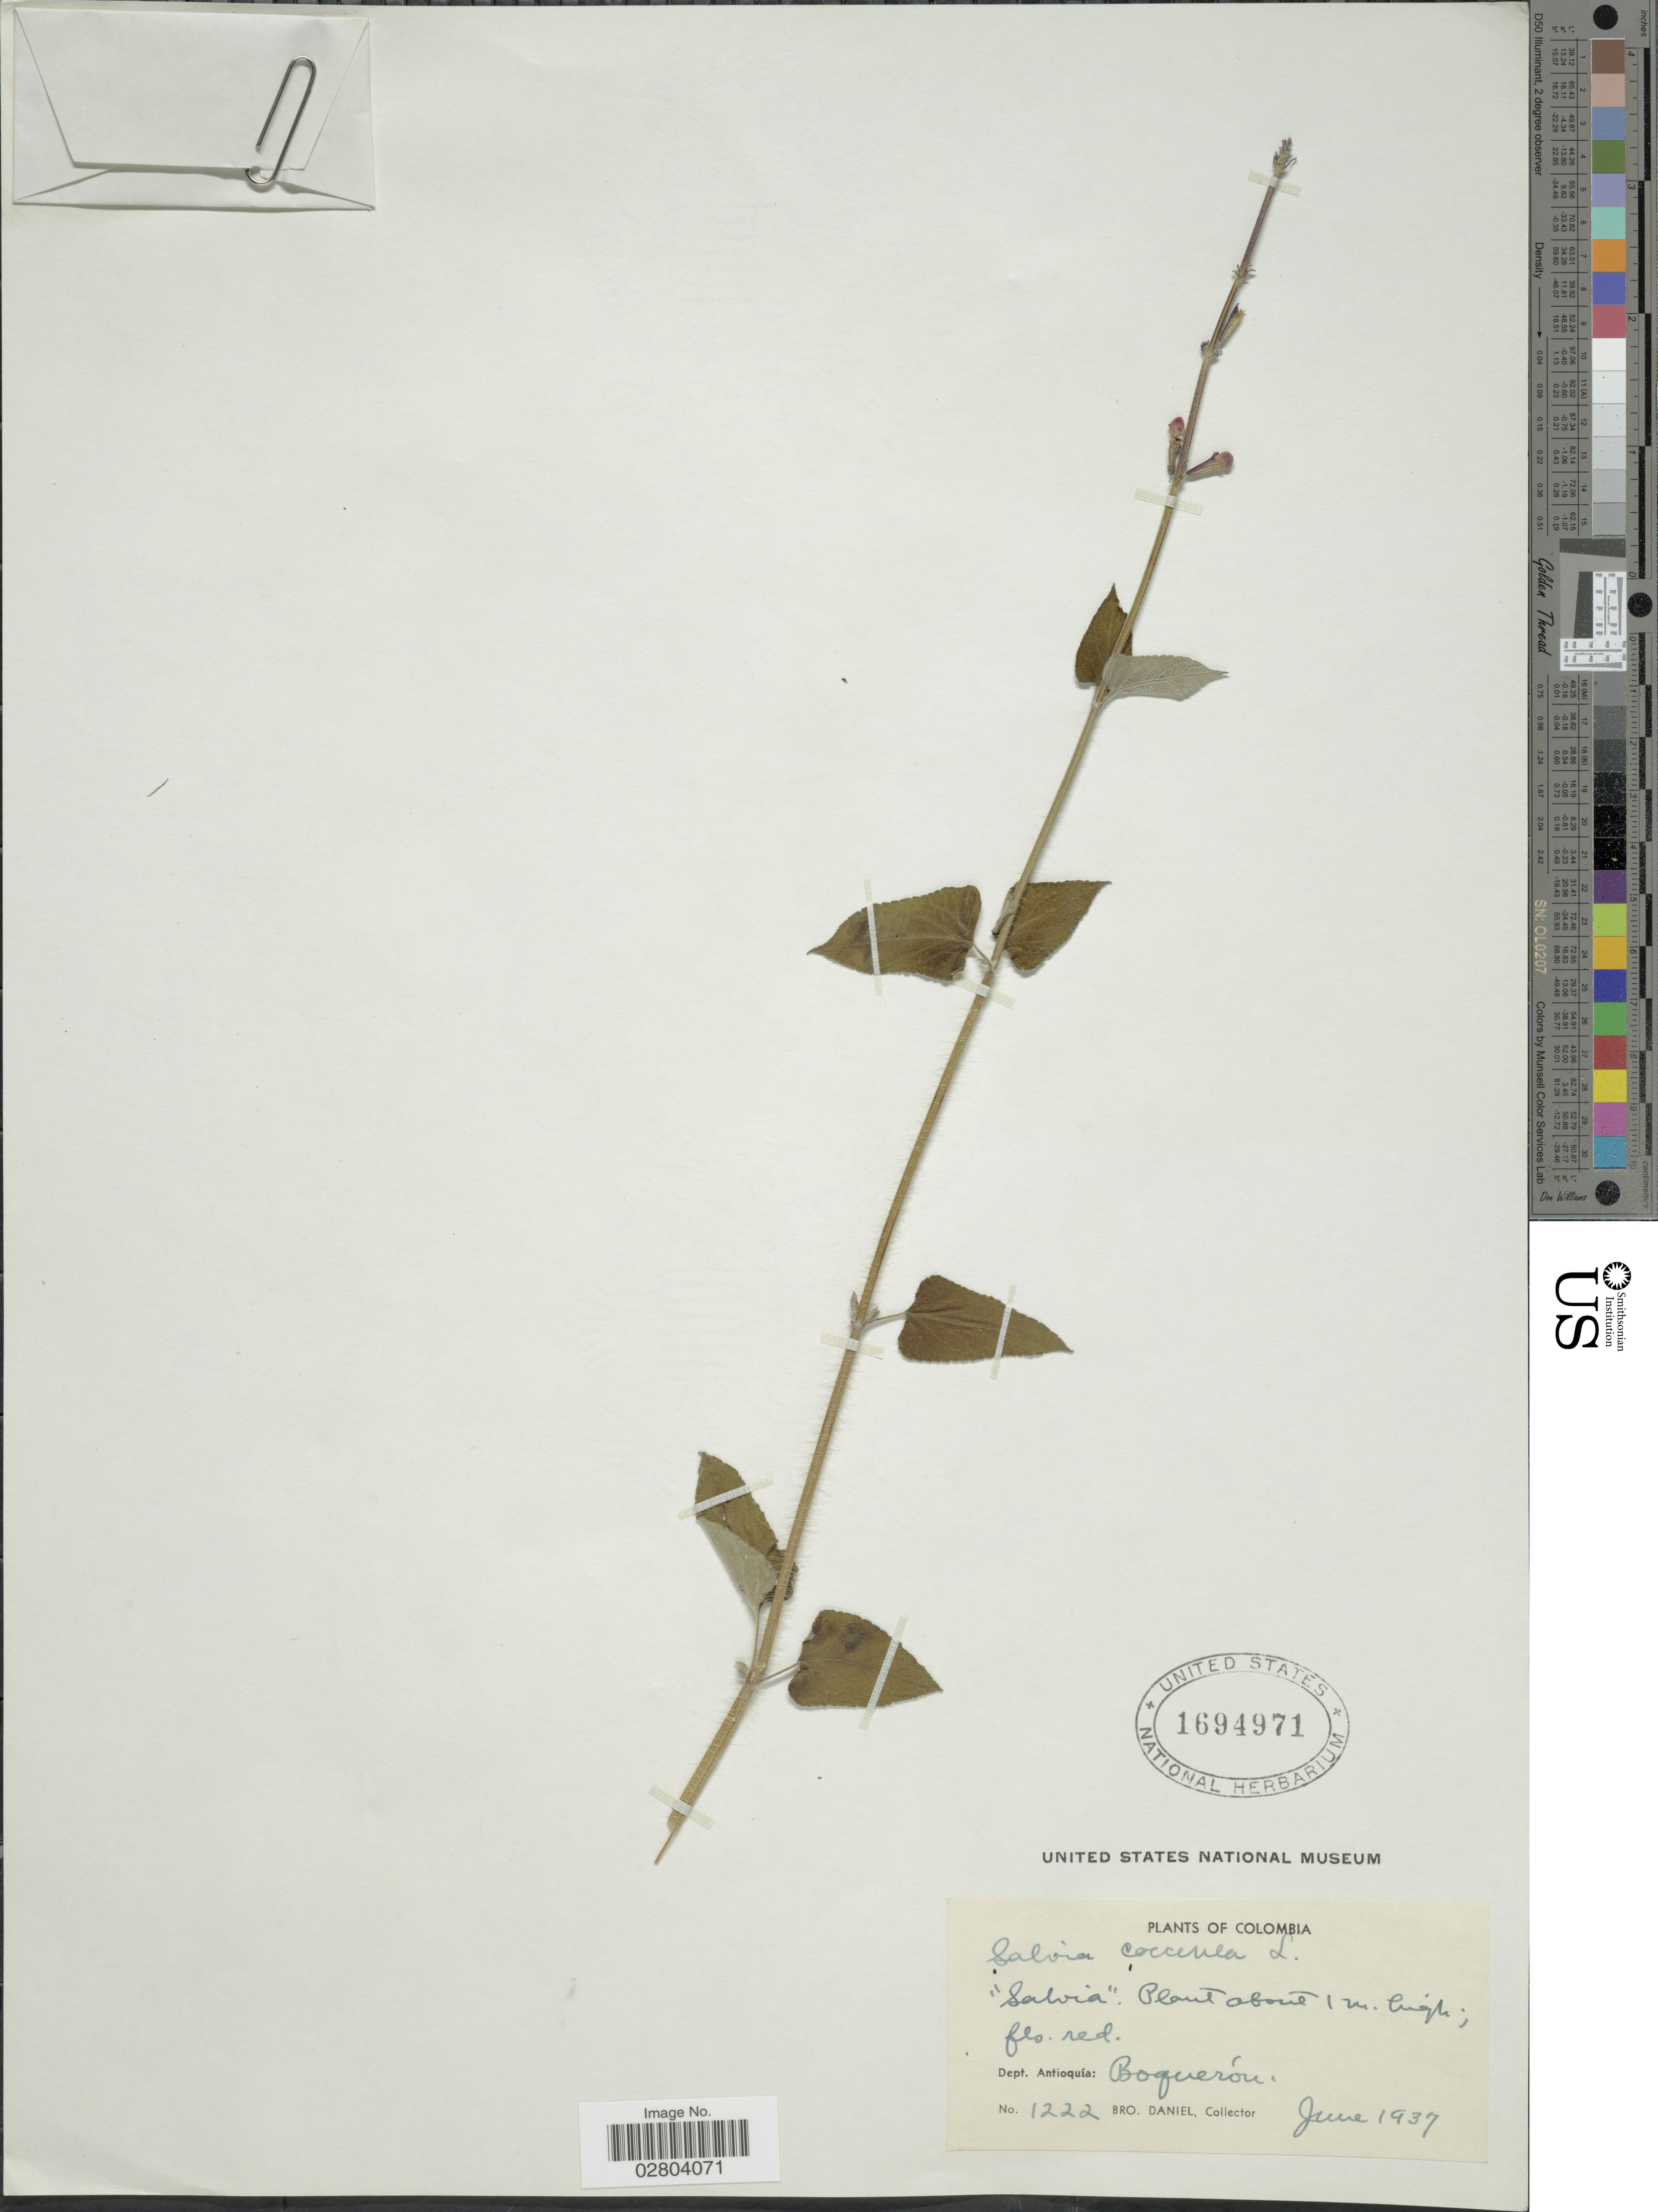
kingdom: Plantae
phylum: Tracheophyta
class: Magnoliopsida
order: Lamiales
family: Lamiaceae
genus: Salvia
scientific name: Salvia coccinea 'Naples Lavender'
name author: L. f. ex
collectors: Bro. Daniel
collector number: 1222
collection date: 1937-06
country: Colombia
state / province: Antioquia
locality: Dept. Antioquía: Boquerón.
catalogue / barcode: US 1694971